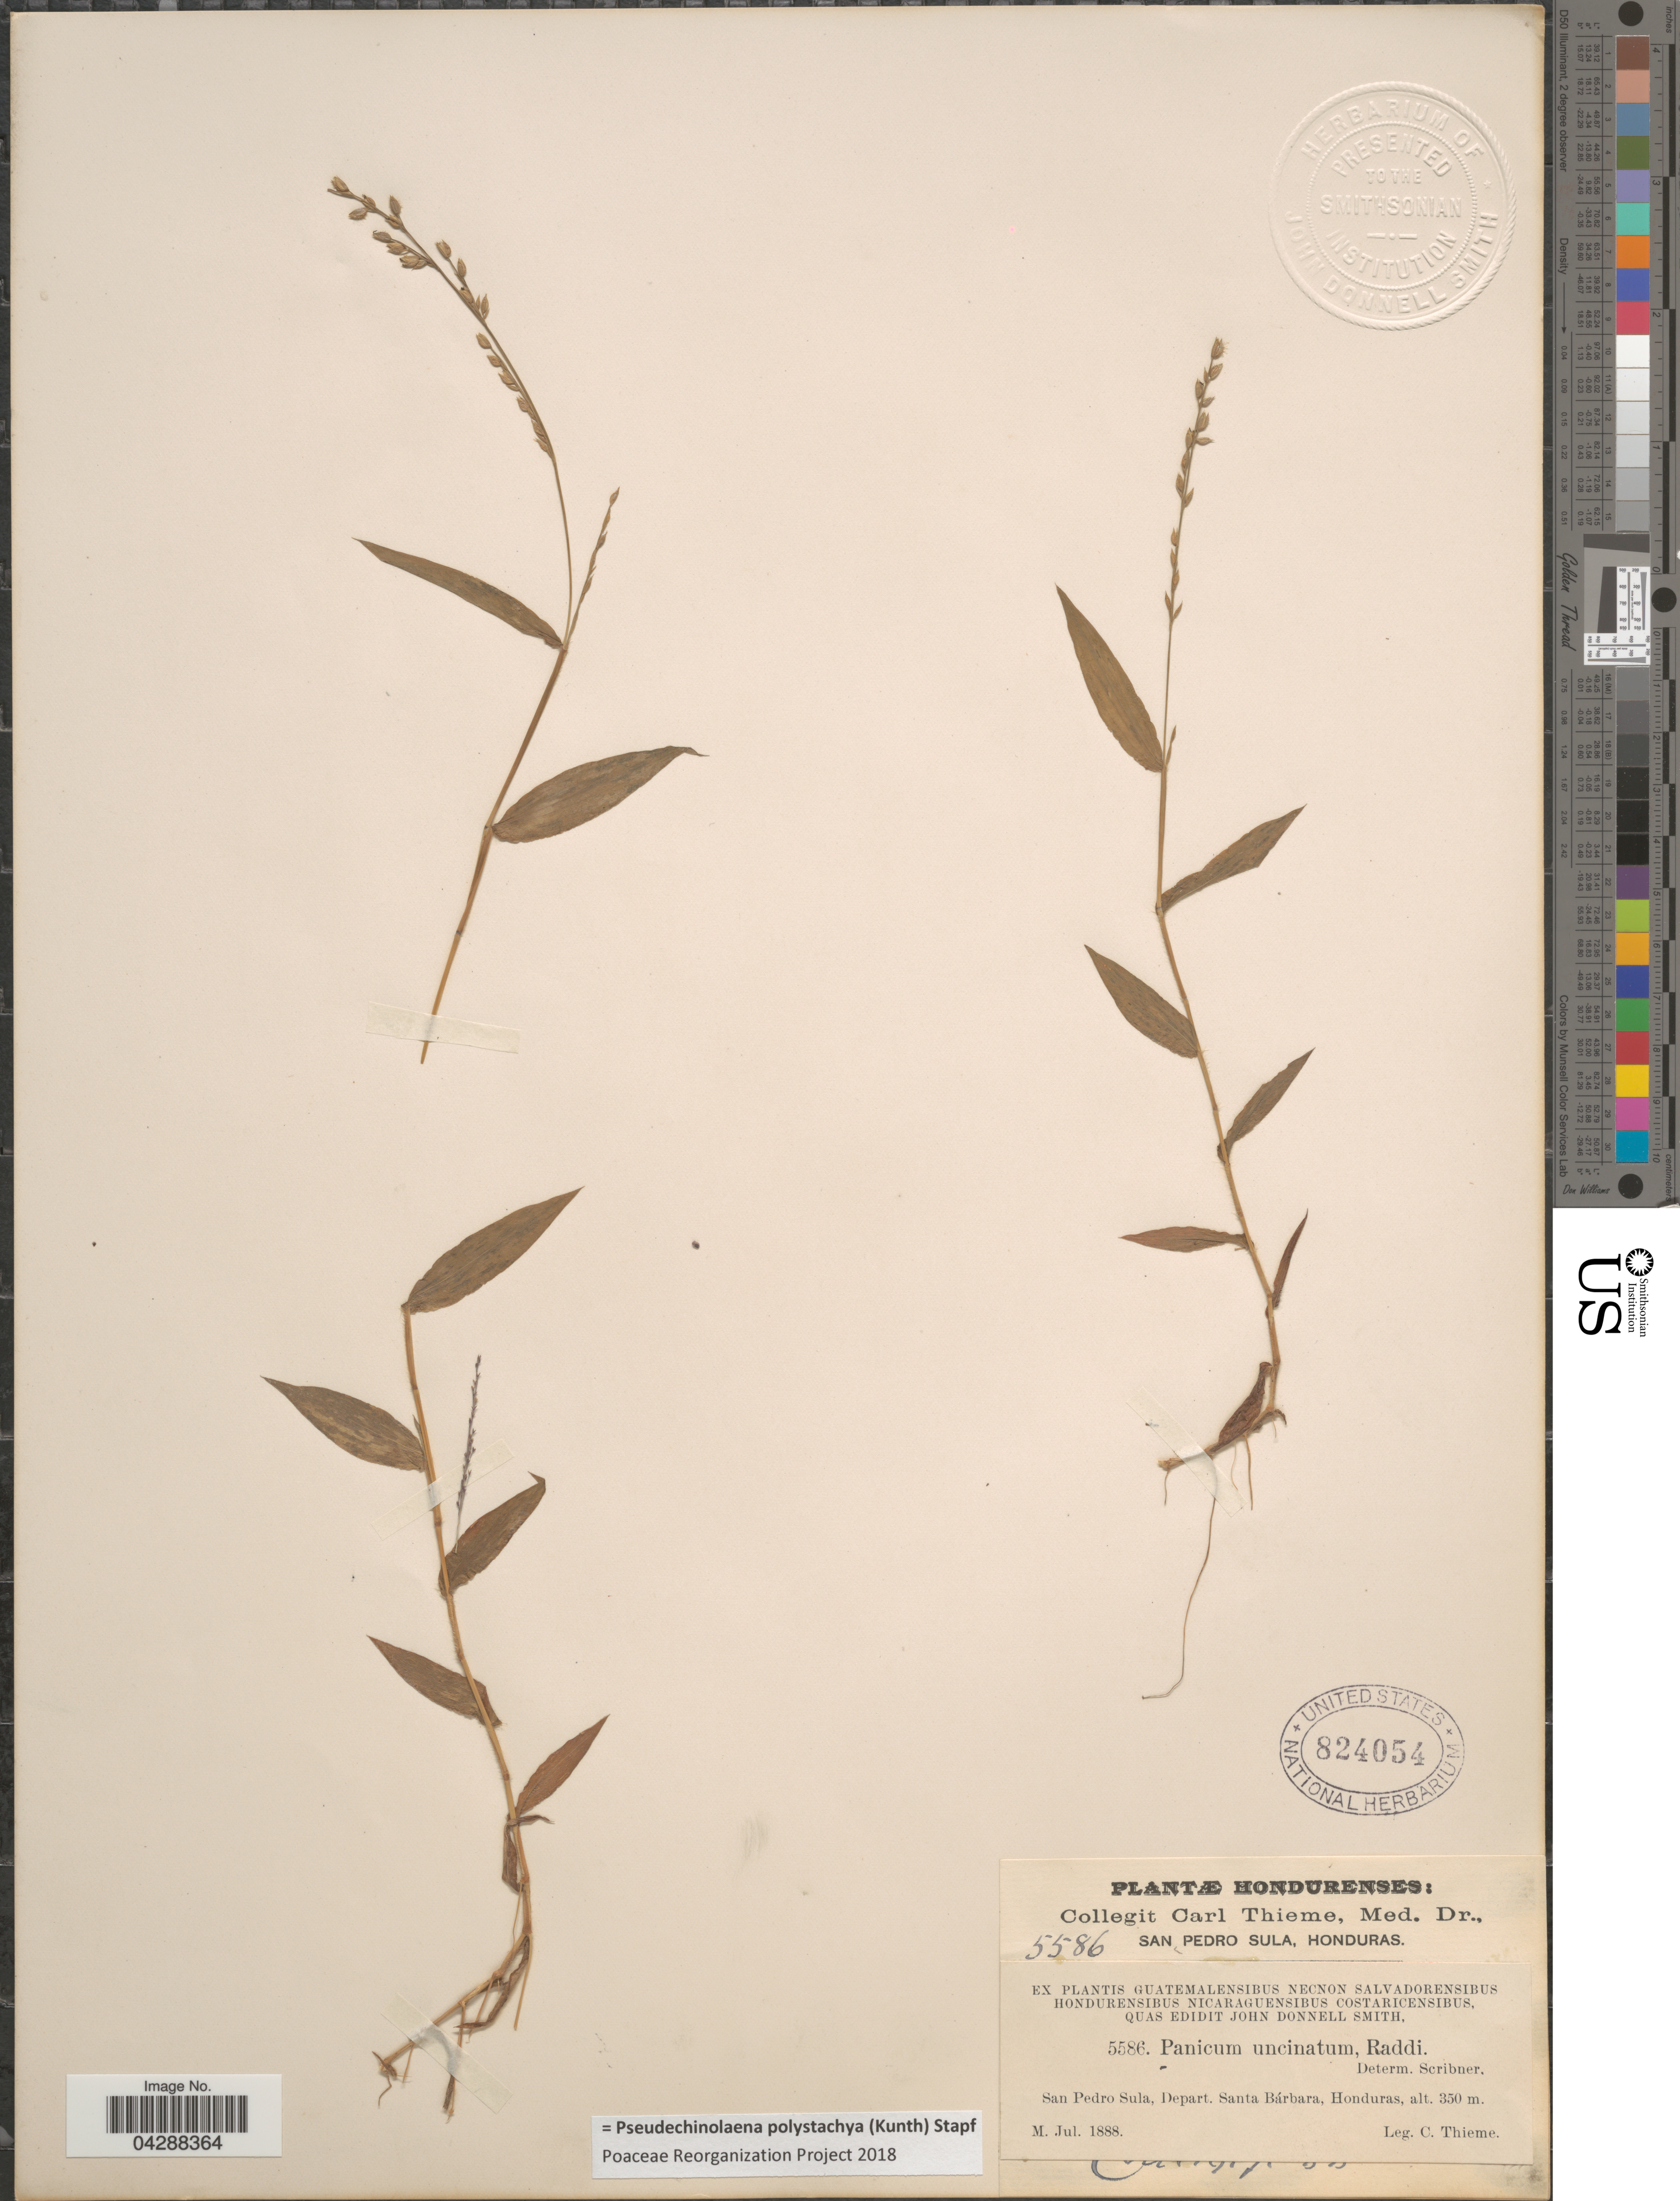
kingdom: Plantae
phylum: Tracheophyta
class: Liliopsida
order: Poales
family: Poaceae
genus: Pseudechinolaena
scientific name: Pseudechinolaena polystachya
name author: (Kunth) Stapf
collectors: C. Thieme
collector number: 5586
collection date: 1888-07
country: Honduras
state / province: Santa Barbara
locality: San Pedro Sula, Depart. Santa Bárbara.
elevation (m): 350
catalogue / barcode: US 824054